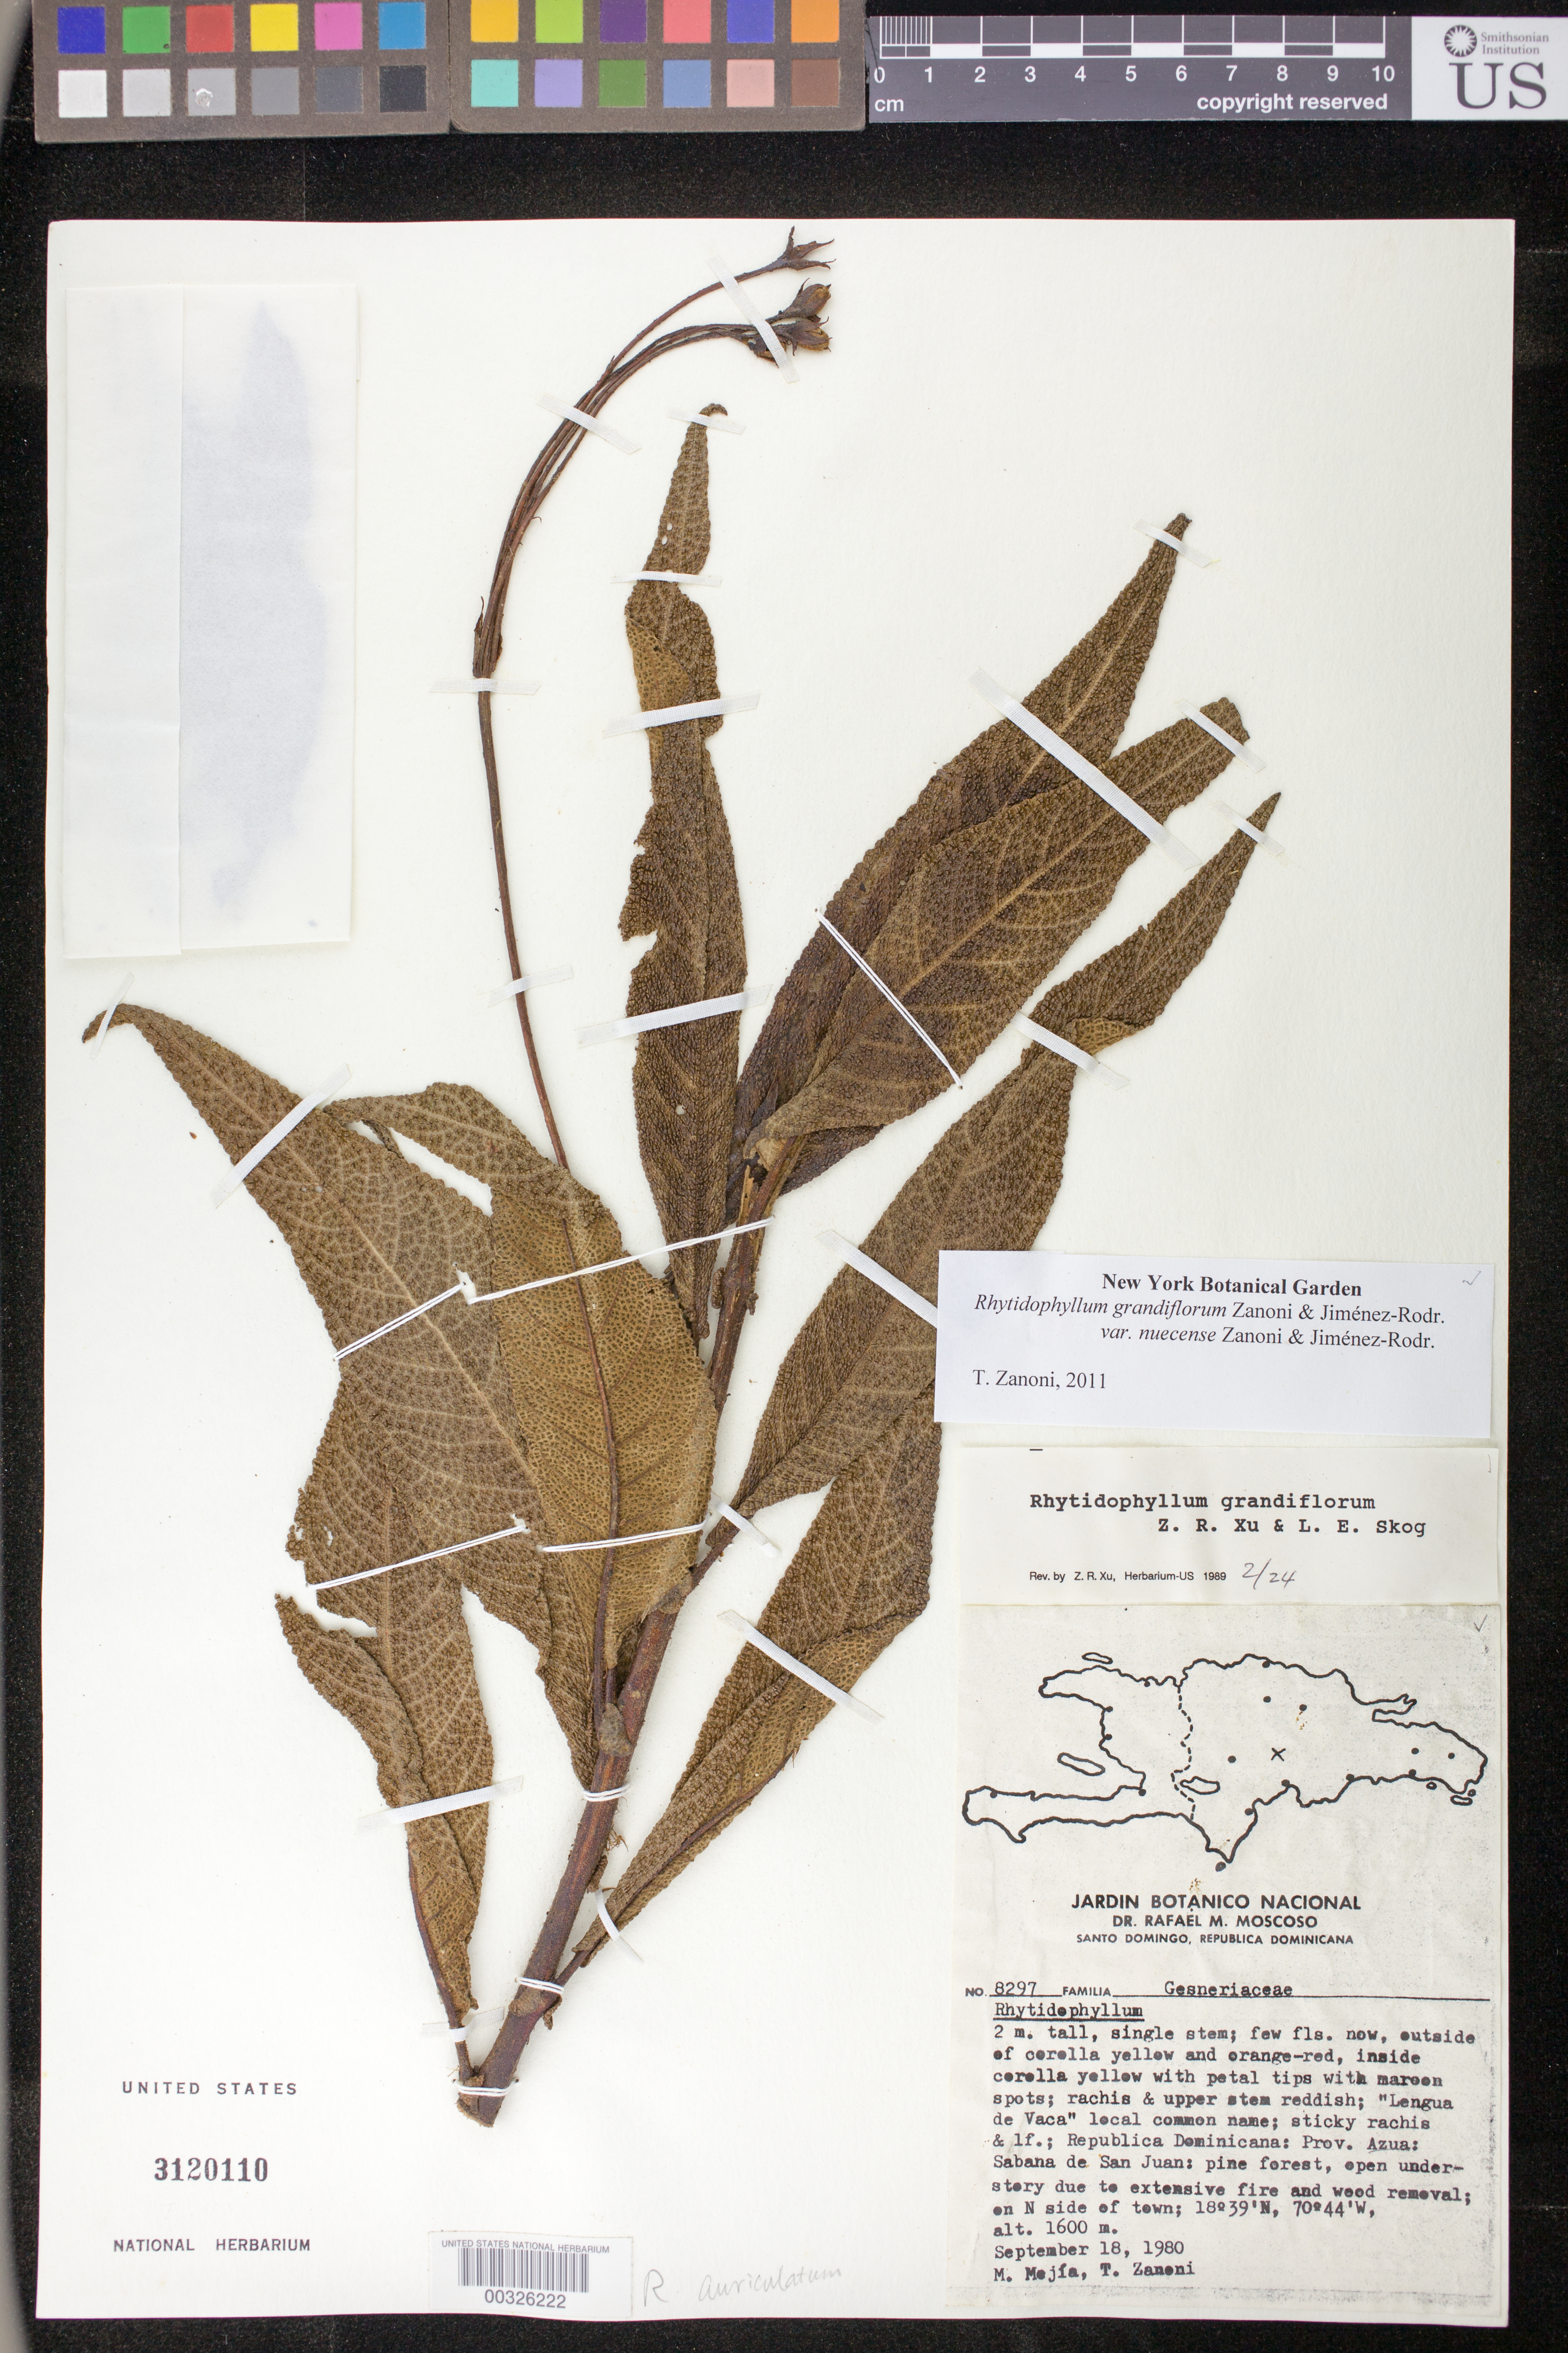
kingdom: Plantae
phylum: Tracheophyta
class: Magnoliopsida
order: Lamiales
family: Gesneriaceae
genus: Rhytidophyllum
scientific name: Rhytidophyllum grandiflorum var. nuecense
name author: Zanoni & Jiménez Rodr.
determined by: Zanoni, T. A., (NY), New York Botanical Garden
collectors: M. Mejia & T. A. Zanoni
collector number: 8297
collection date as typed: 18 Sep 1980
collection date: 1980-09-18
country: Dominican Republic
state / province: Azua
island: Hispaniola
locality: Sabana de San Juan, on N side of town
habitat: Pine forest, open understory due to extensive fire and wood removal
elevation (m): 1600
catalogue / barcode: US 3120110